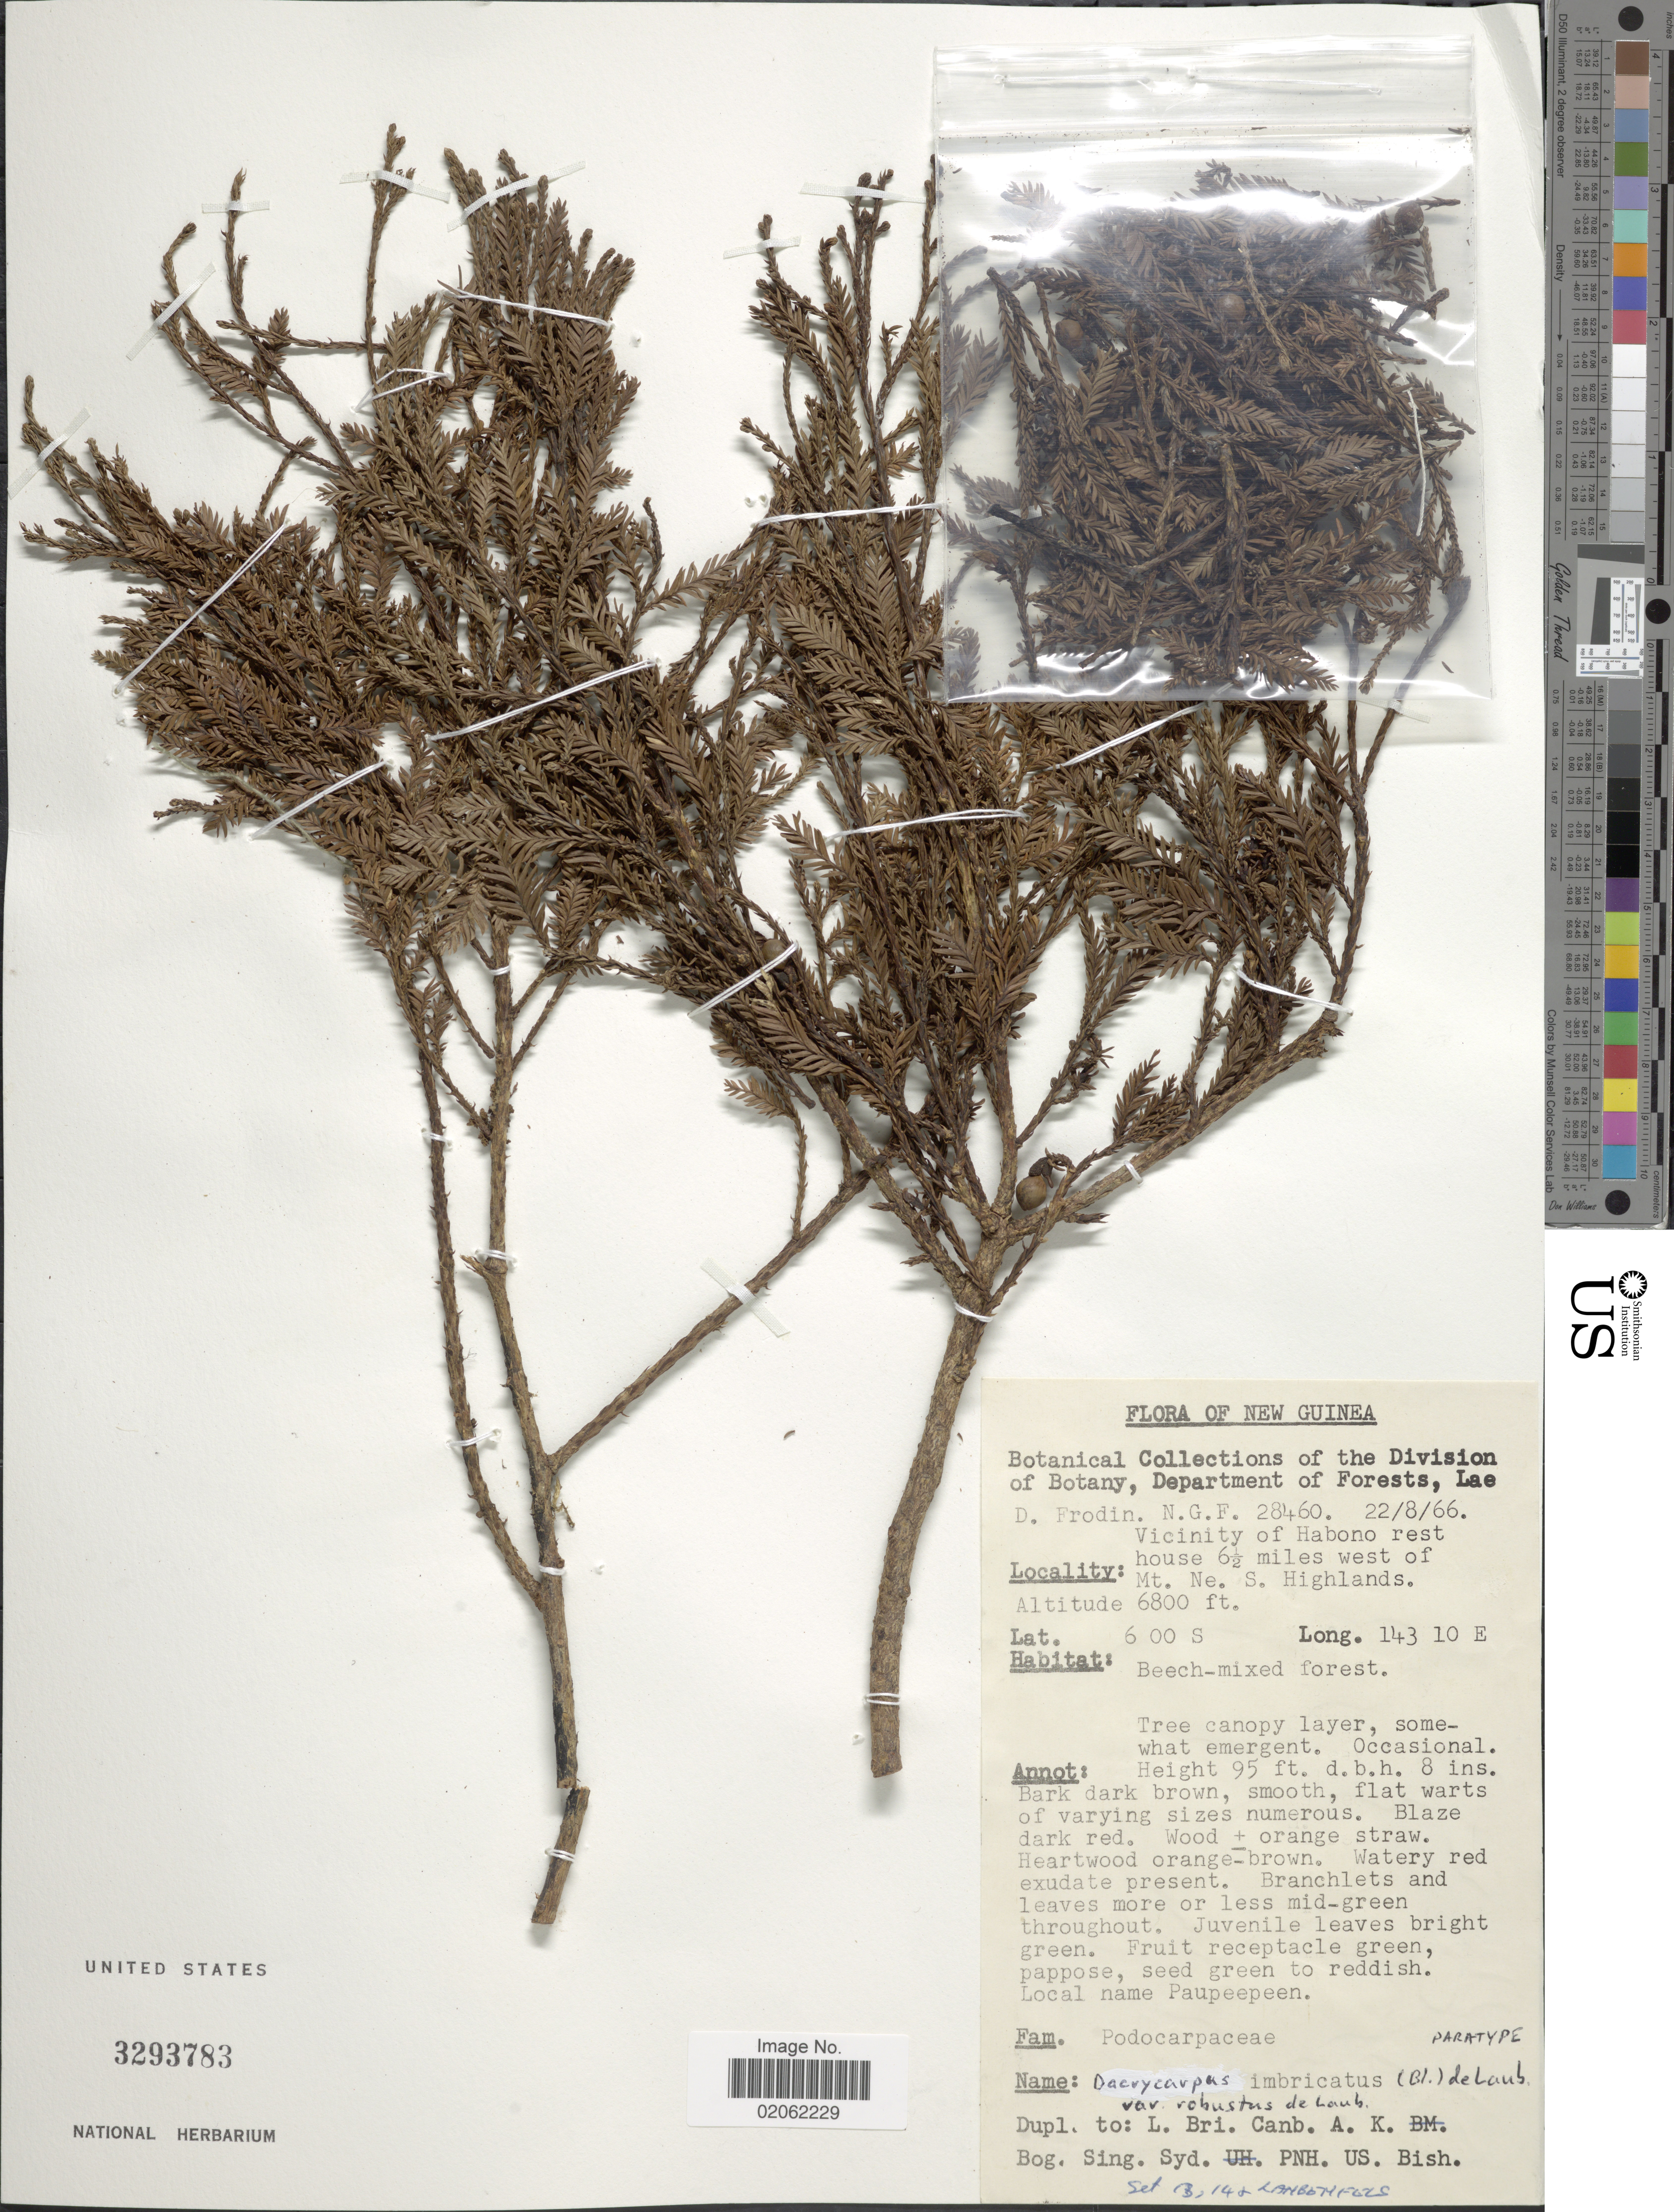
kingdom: Plantae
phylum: Tracheophyta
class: Pinopsida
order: Pinales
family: Podocarpaceae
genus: Dacrycarpus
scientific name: Dacrycarpus imbricatus var. robustus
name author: de Laub.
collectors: D. G. Frodin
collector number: N.G.F. 28460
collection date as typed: Transcribed d/m/y: 22/8/66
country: Papua New Guinea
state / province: Southern Highlands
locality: New Guinea, Vicinity of Habono rest house 6½ miles west of Mt Ne S Highlands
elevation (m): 2073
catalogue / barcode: US 3293783